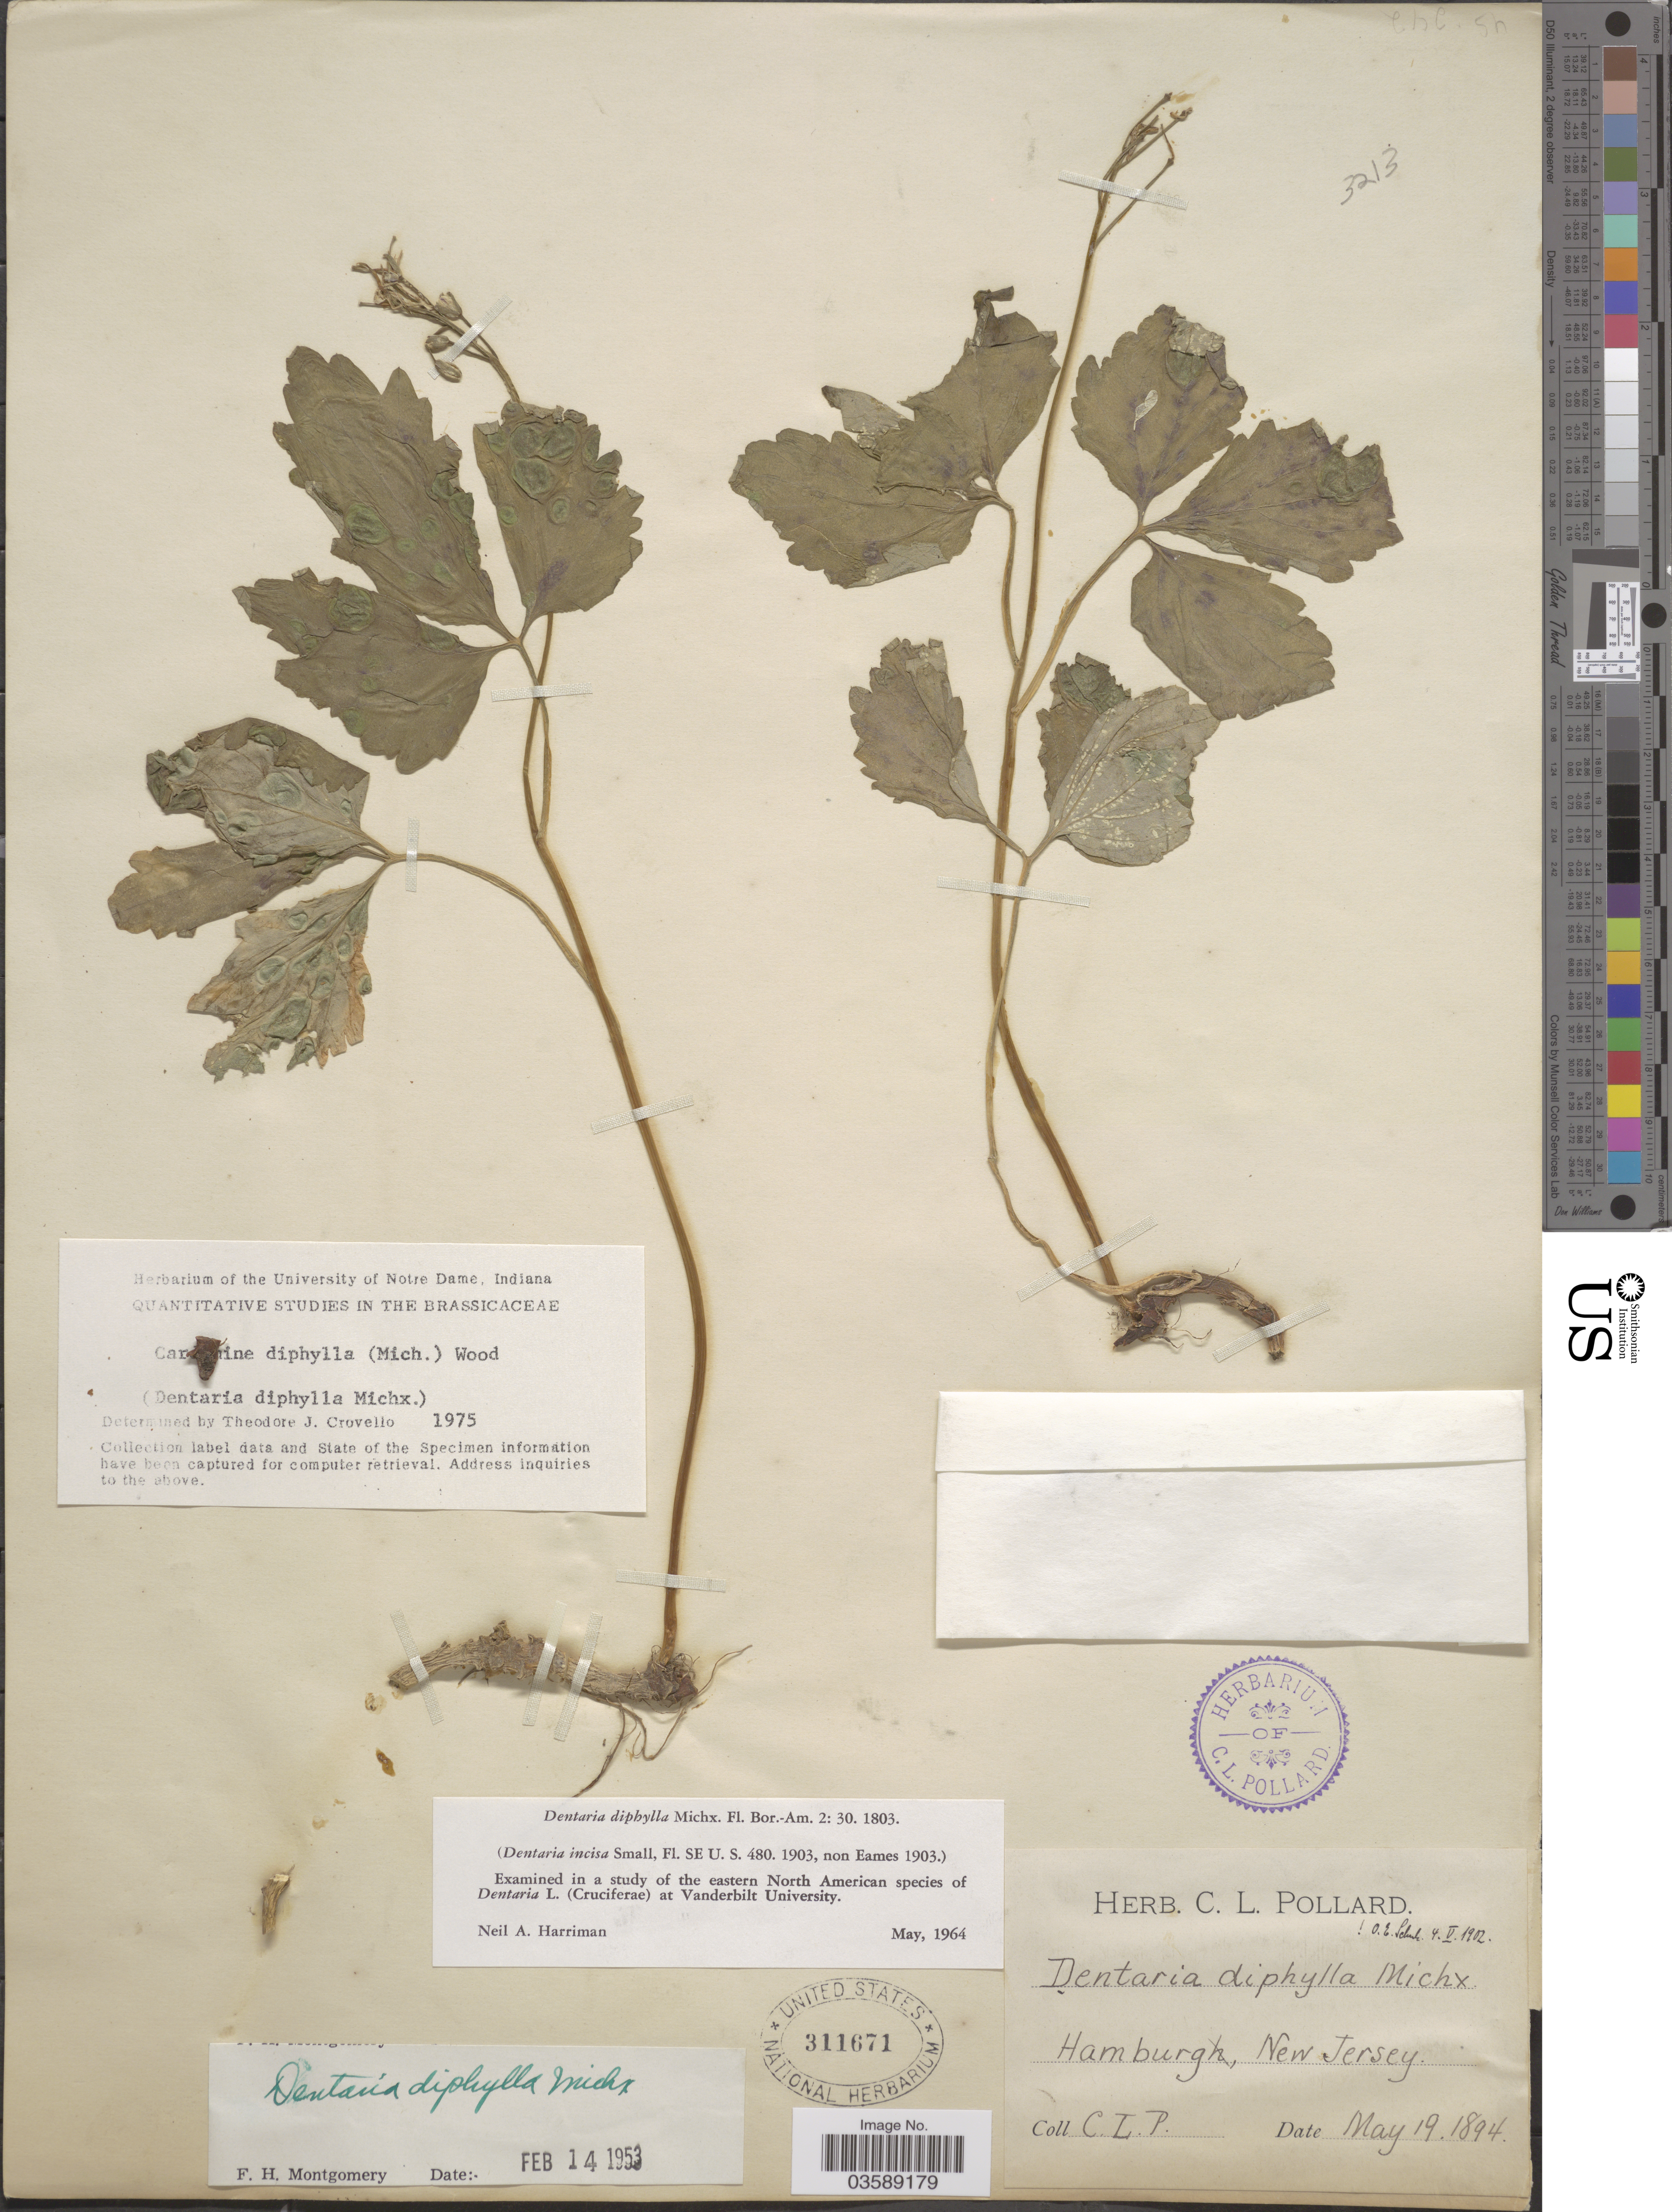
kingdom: Plantae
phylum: Tracheophyta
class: Magnoliopsida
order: Brassicales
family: Brassicaceae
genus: Cardamine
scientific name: Cardamine diphylla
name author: (Michx.) Alph. Wood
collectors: C. L. Pollard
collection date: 1894-05-19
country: United States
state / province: New Jersey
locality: Hamburg.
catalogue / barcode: US 311671